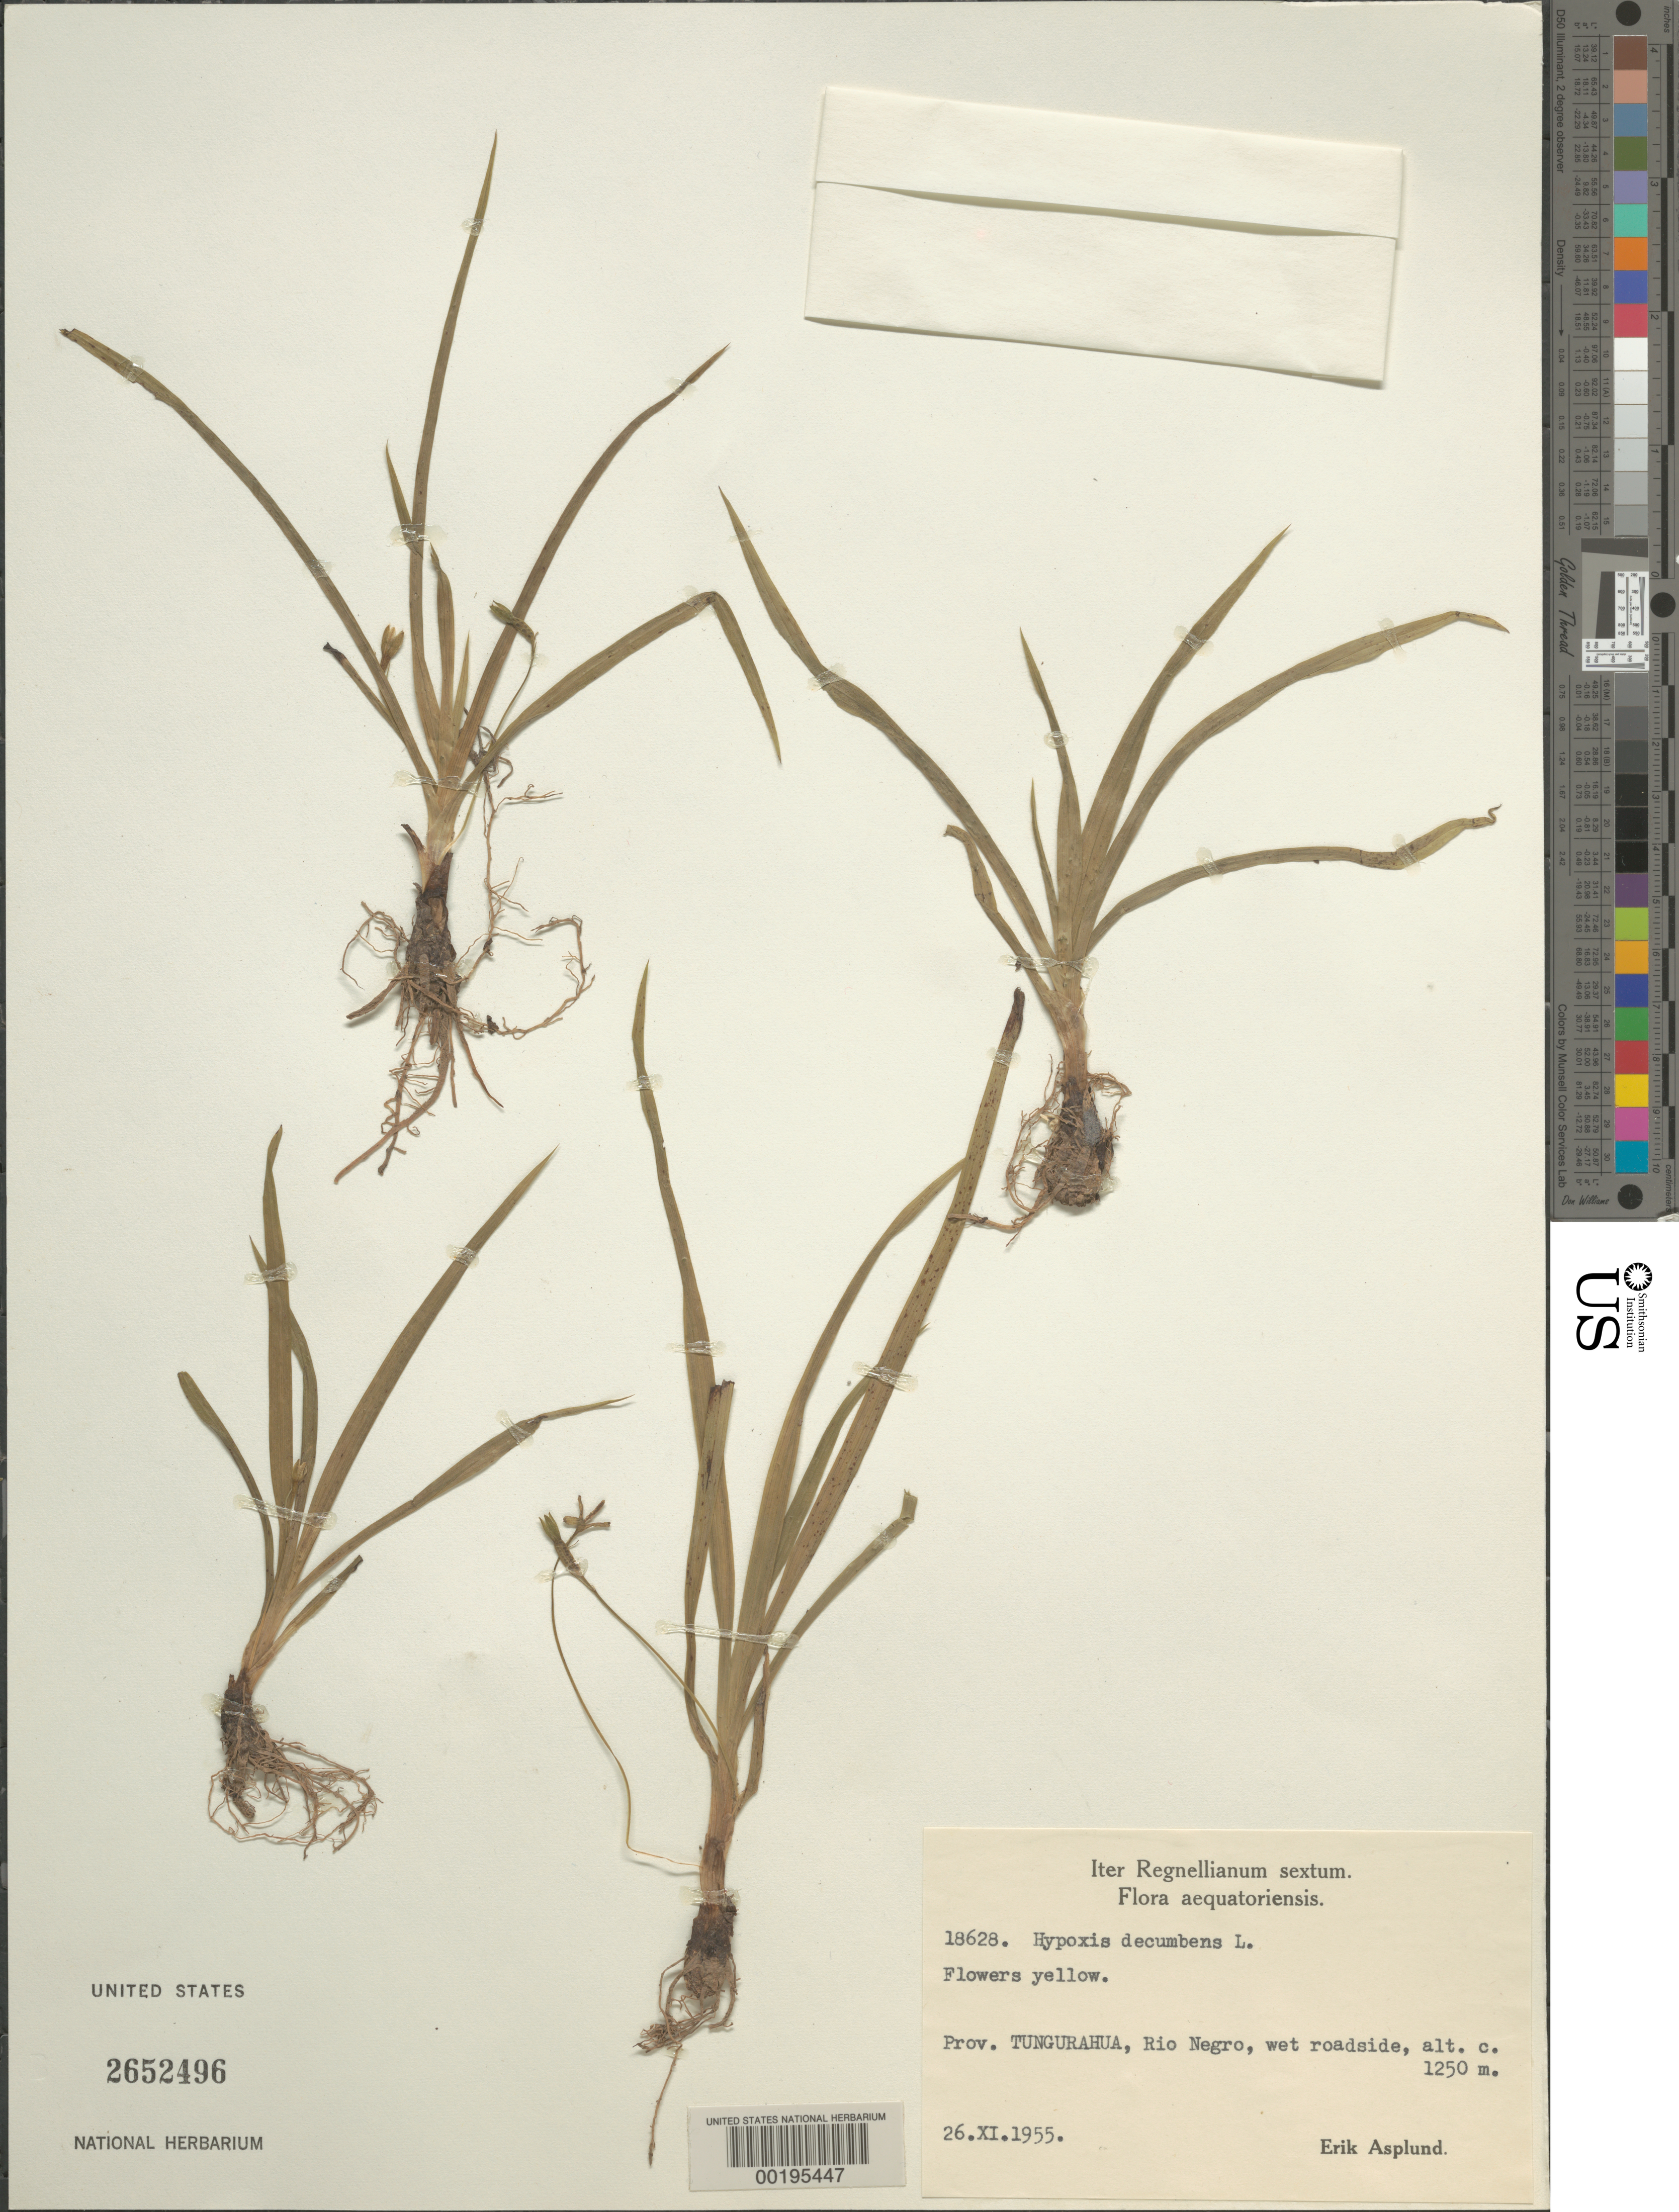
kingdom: Plantae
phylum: Tracheophyta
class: Liliopsida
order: Asparagales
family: Hypoxidaceae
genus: Hypoxis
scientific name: Hypoxis decumbens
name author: L.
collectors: E. Asplund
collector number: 18628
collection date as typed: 26 Nov 1955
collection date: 1955-11-26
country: Ecuador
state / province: Tungurahua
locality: Rio Negro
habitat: Wet roadside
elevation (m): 1250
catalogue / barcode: US 2652496